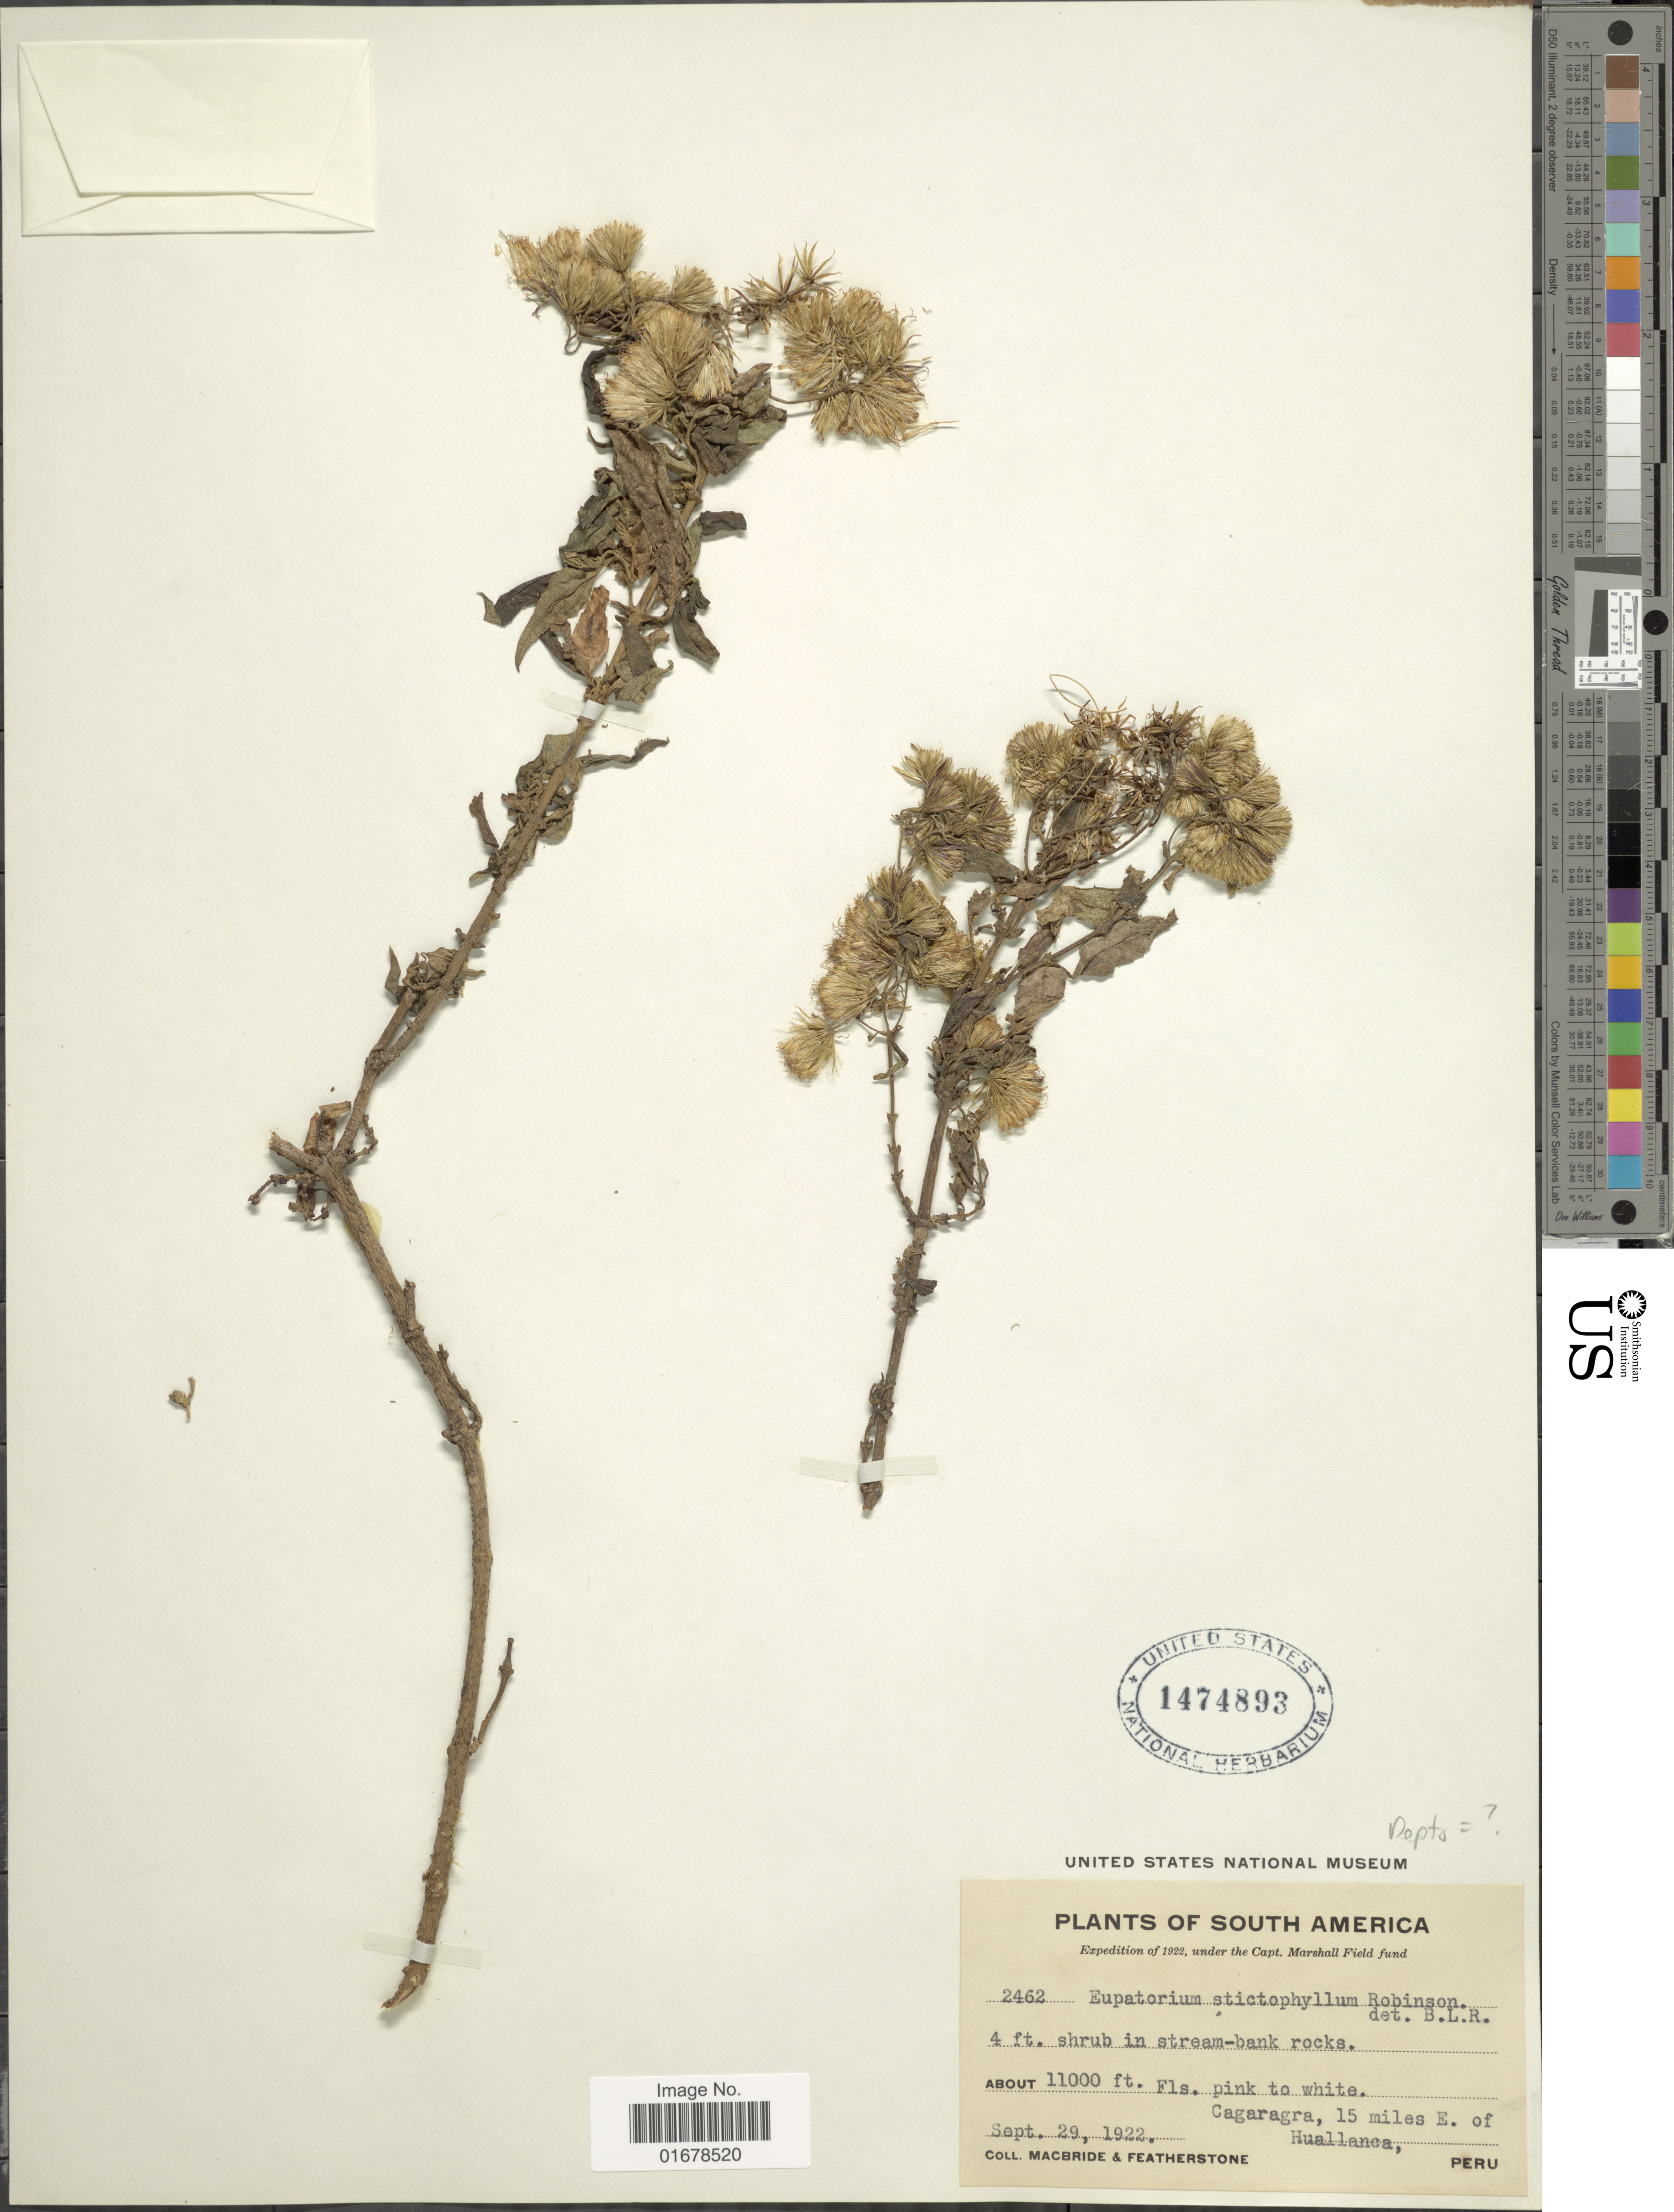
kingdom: Plantae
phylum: Tracheophyta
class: Magnoliopsida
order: Asterales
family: Asteraceae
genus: Ageratina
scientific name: Ageratina stictophylla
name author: (B.L. Rob.) R.M. King & H. Rob.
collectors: Macbride, -- & -. Featherstone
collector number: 2462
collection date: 1922-09-29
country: Peru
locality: Cagaragra, 15 miles E. of Huallanca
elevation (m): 3353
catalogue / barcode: US 1474893